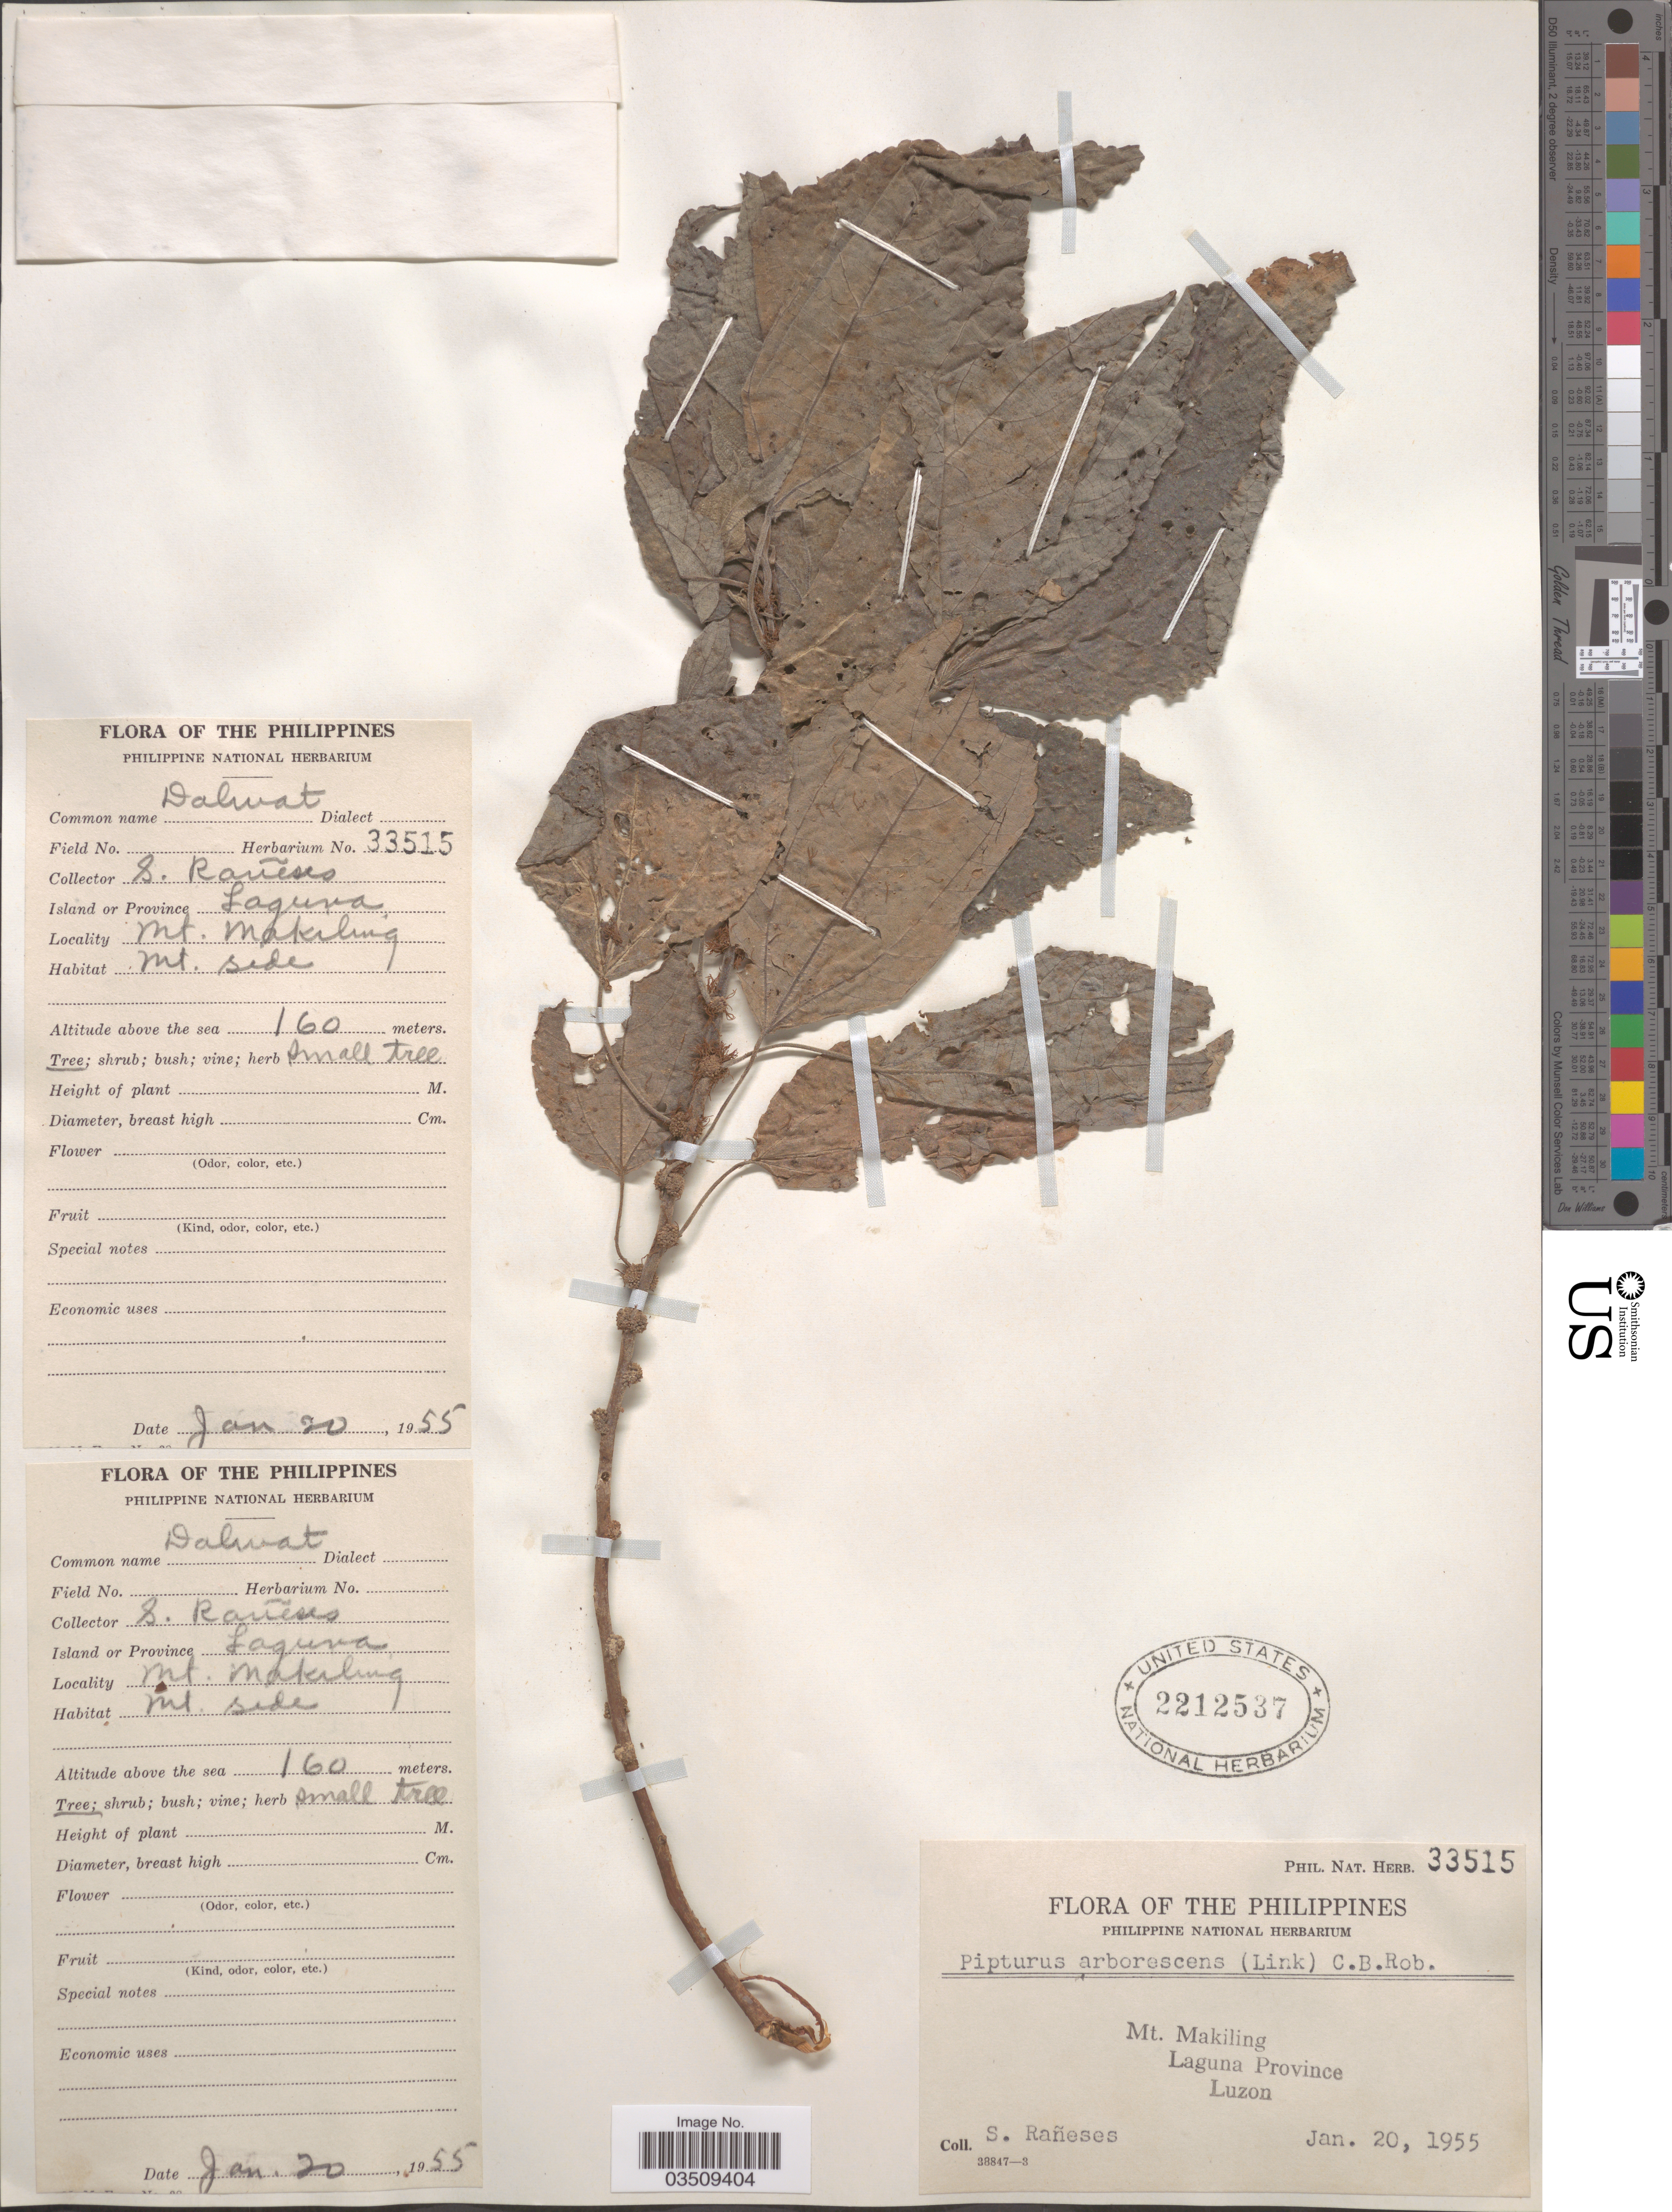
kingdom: Plantae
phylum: Tracheophyta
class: Magnoliopsida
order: Rosales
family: Urticaceae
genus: Pipturus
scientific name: Pipturus arborescens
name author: (Link) C.B. Rob.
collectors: S. Rañeses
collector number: Phil. Nat. Herb. 33515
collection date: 1955-01-20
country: Philippines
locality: Mt. Makiling. Laguna Province. Luzon.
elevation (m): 160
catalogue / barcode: US 2212537